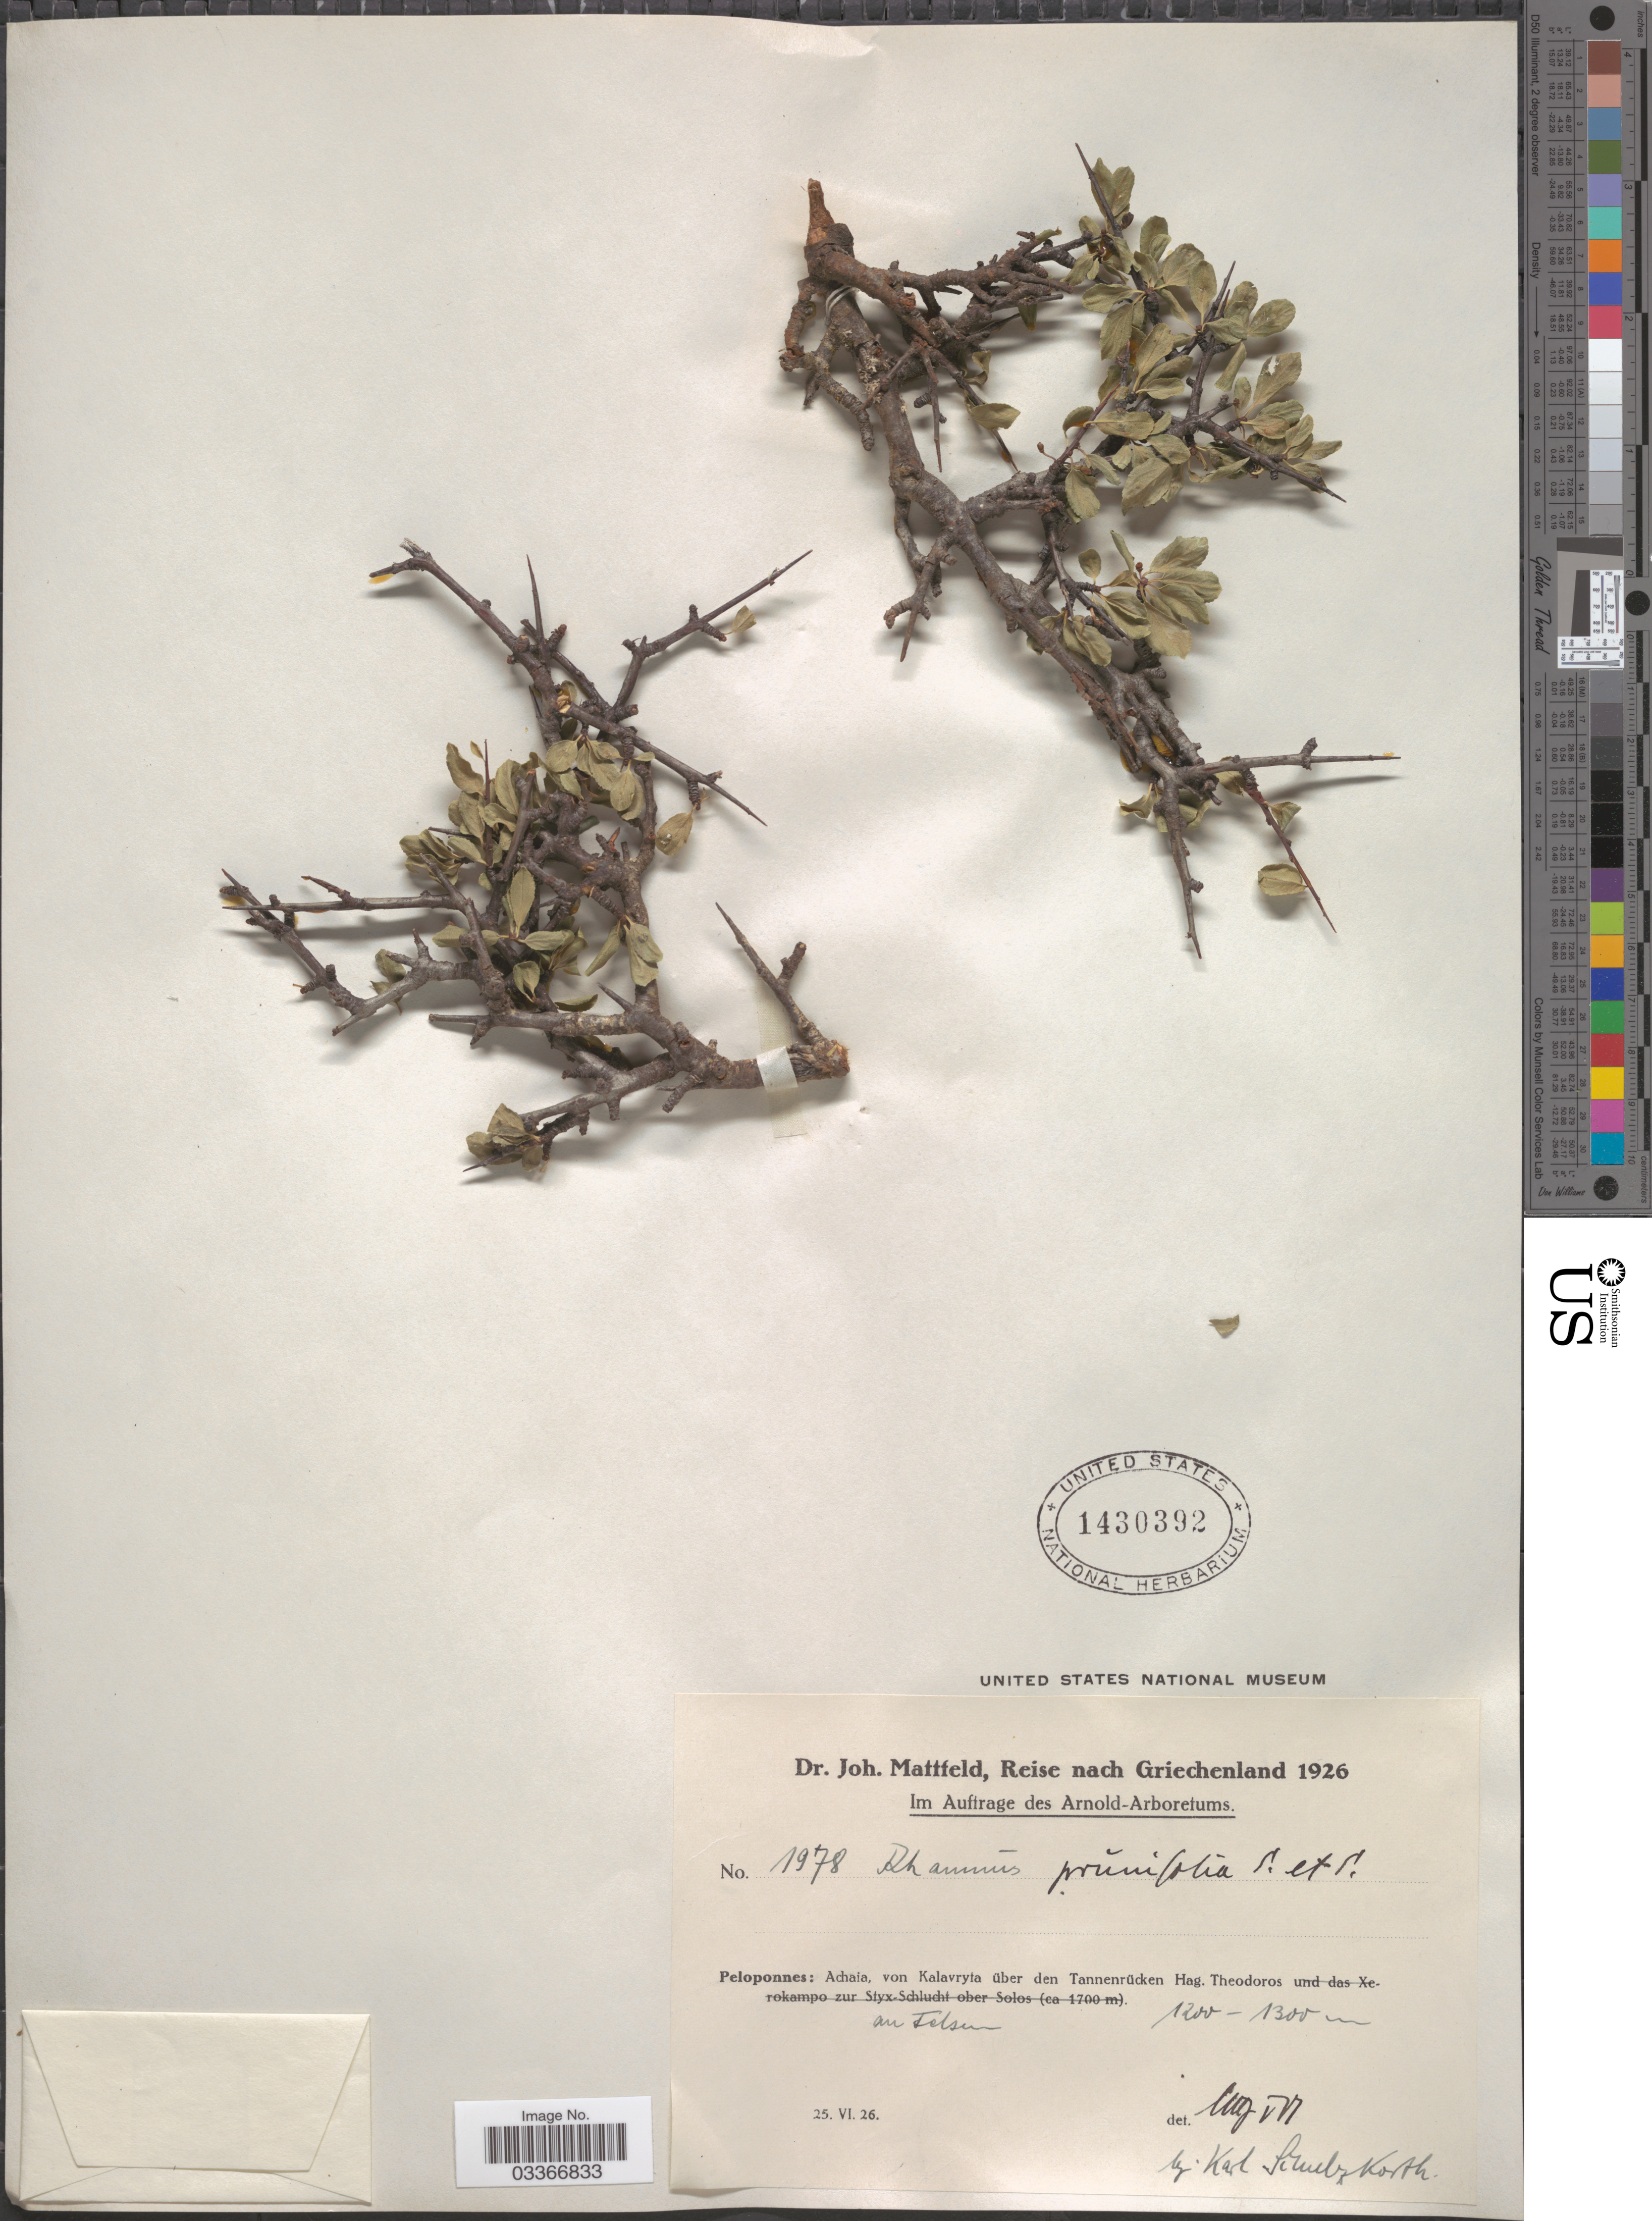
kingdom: Plantae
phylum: Tracheophyta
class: Magnoliopsida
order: Rosales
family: Rhamnaceae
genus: Rhamnus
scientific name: Rhamnus prunifolia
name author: Sm.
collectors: K. Schulz-Korth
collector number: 1978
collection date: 1926-06-25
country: Greece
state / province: Peloponnese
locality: Griechenland. Peloponnes: Achaia, von Kalavryta über den Tannenrücken Hag. Theodoros. An Felsen.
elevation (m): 1200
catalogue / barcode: US 1430392